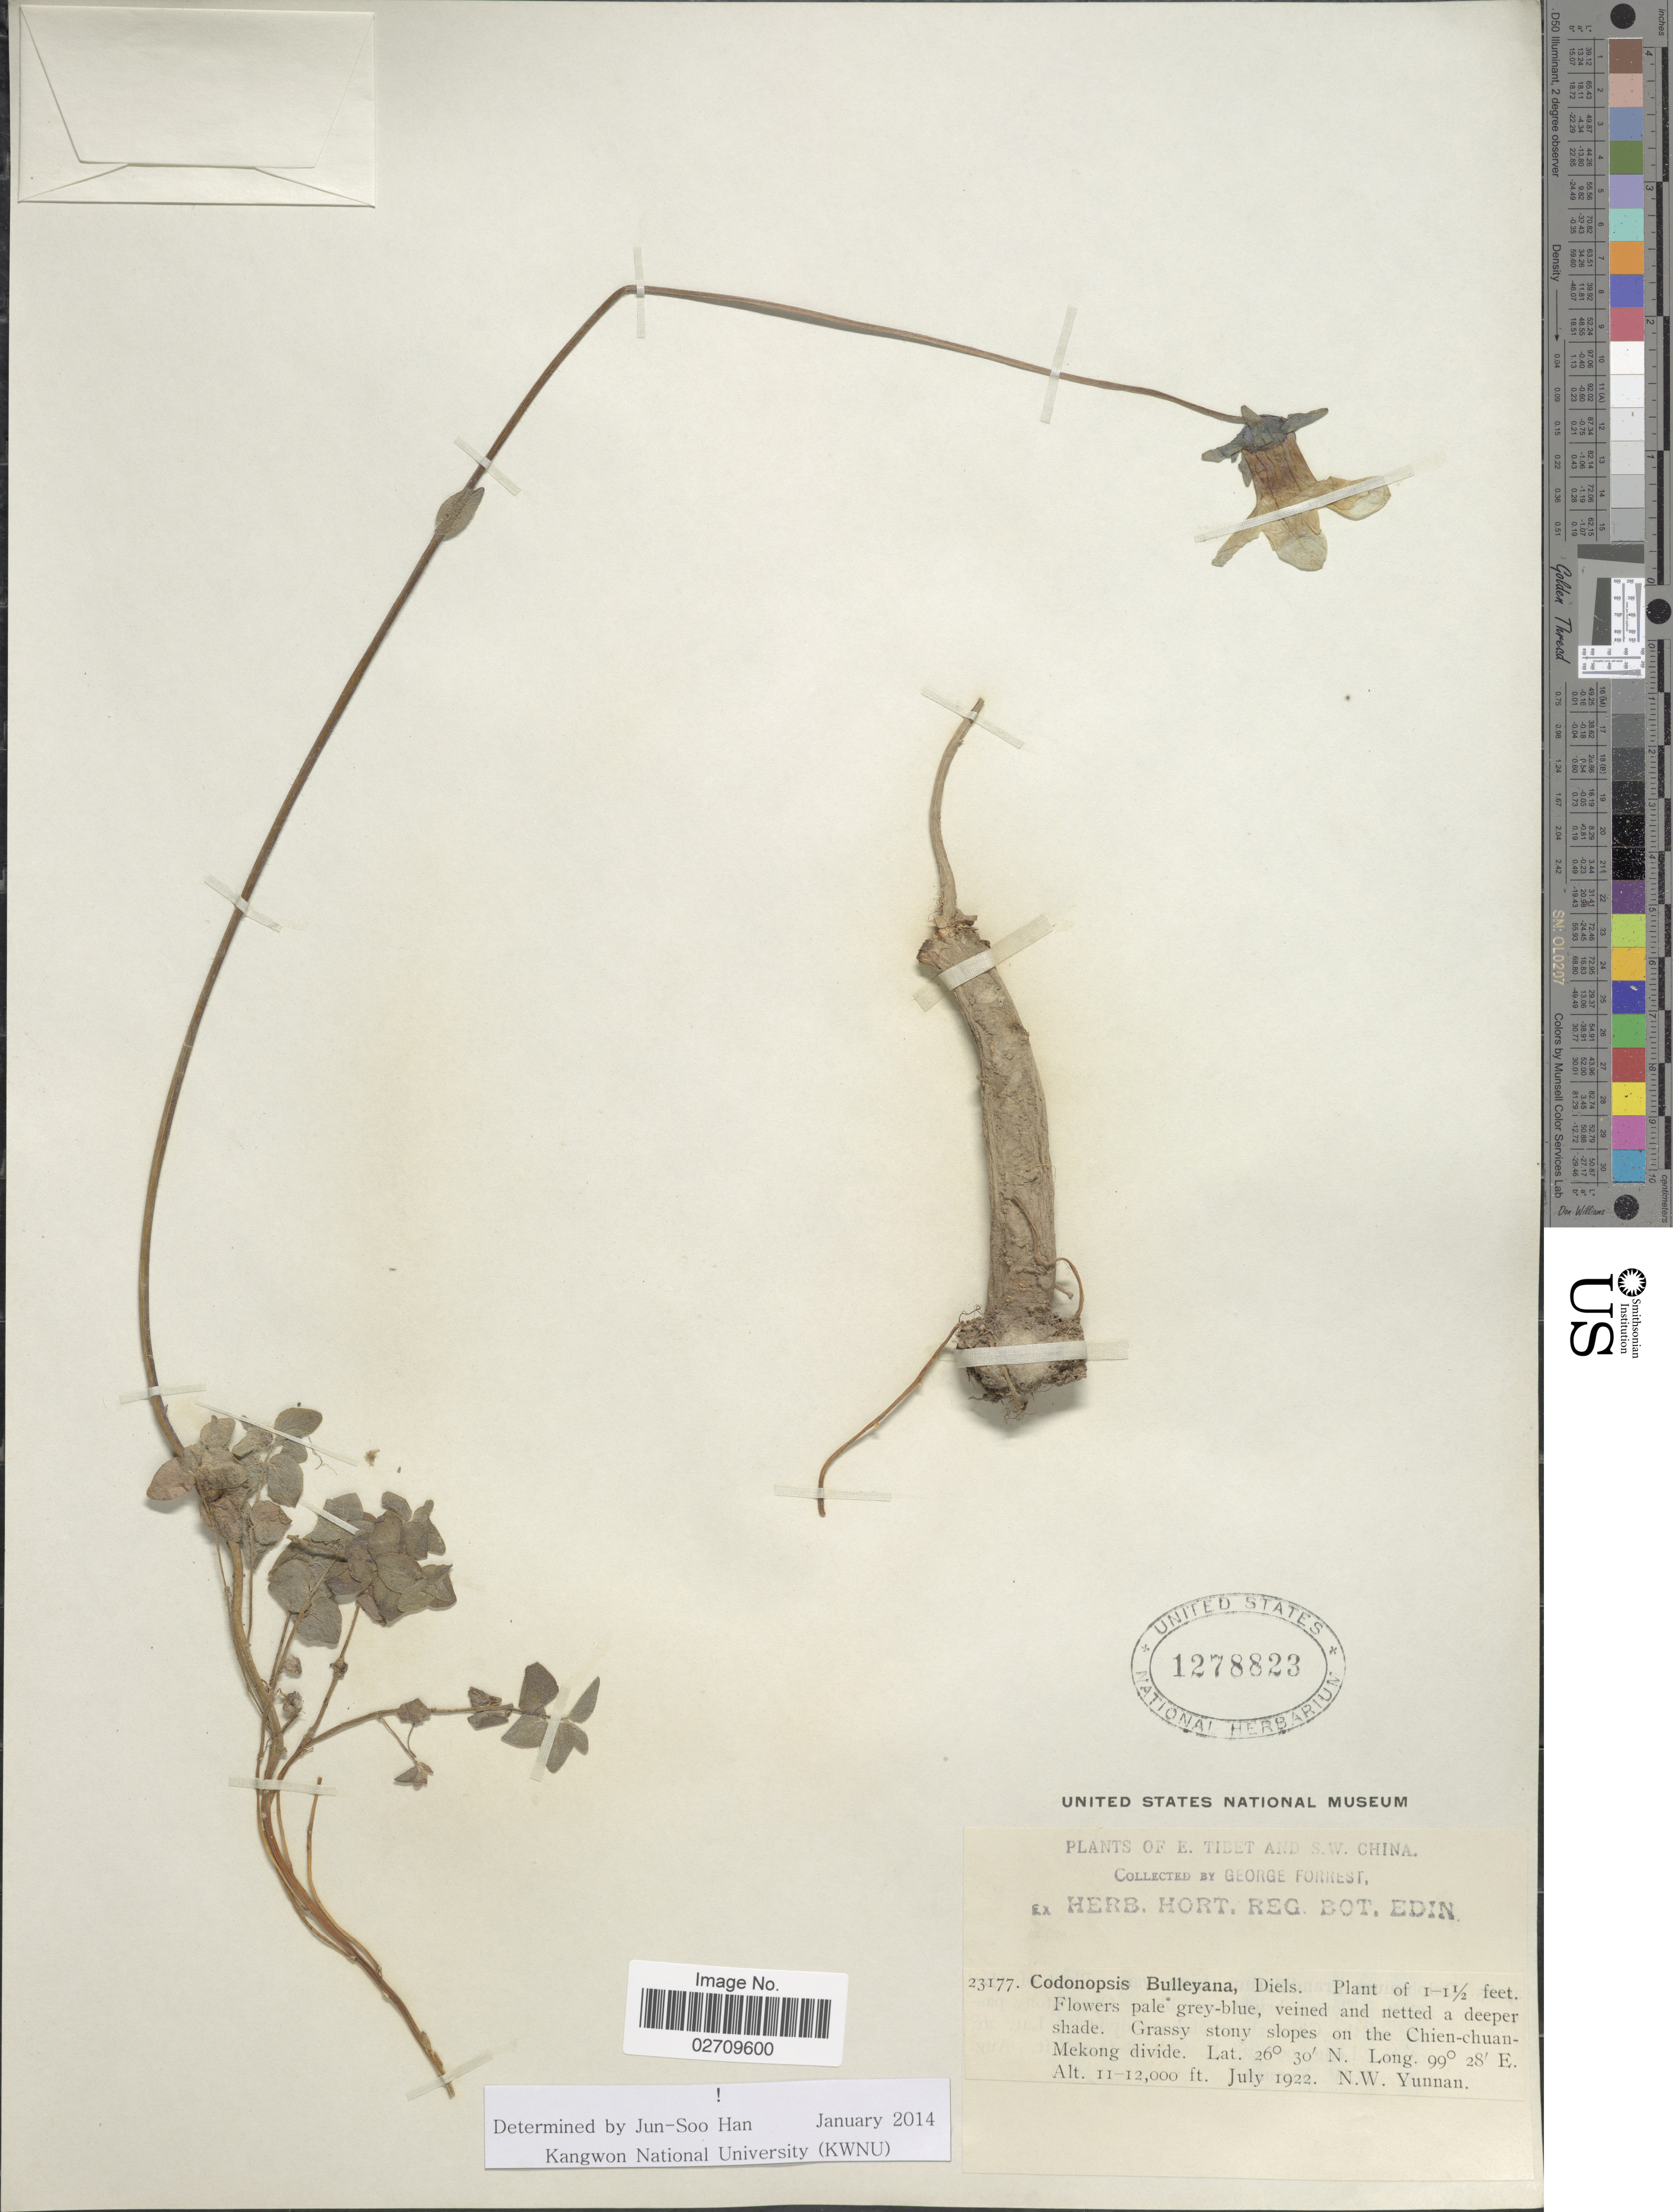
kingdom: Plantae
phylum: Tracheophyta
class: Magnoliopsida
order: Asterales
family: Campanulaceae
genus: Codonopsis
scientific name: Codonopsis bulleyana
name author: Forrest ex Diels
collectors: G. Forrest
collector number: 23177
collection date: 1922-07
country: China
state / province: Yunnan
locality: E. Tibet and S.W. China, Grassy stony slopes on the Chien-chuan-Mekong divide, N.W. Yunnan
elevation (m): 3353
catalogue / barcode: US 1278823